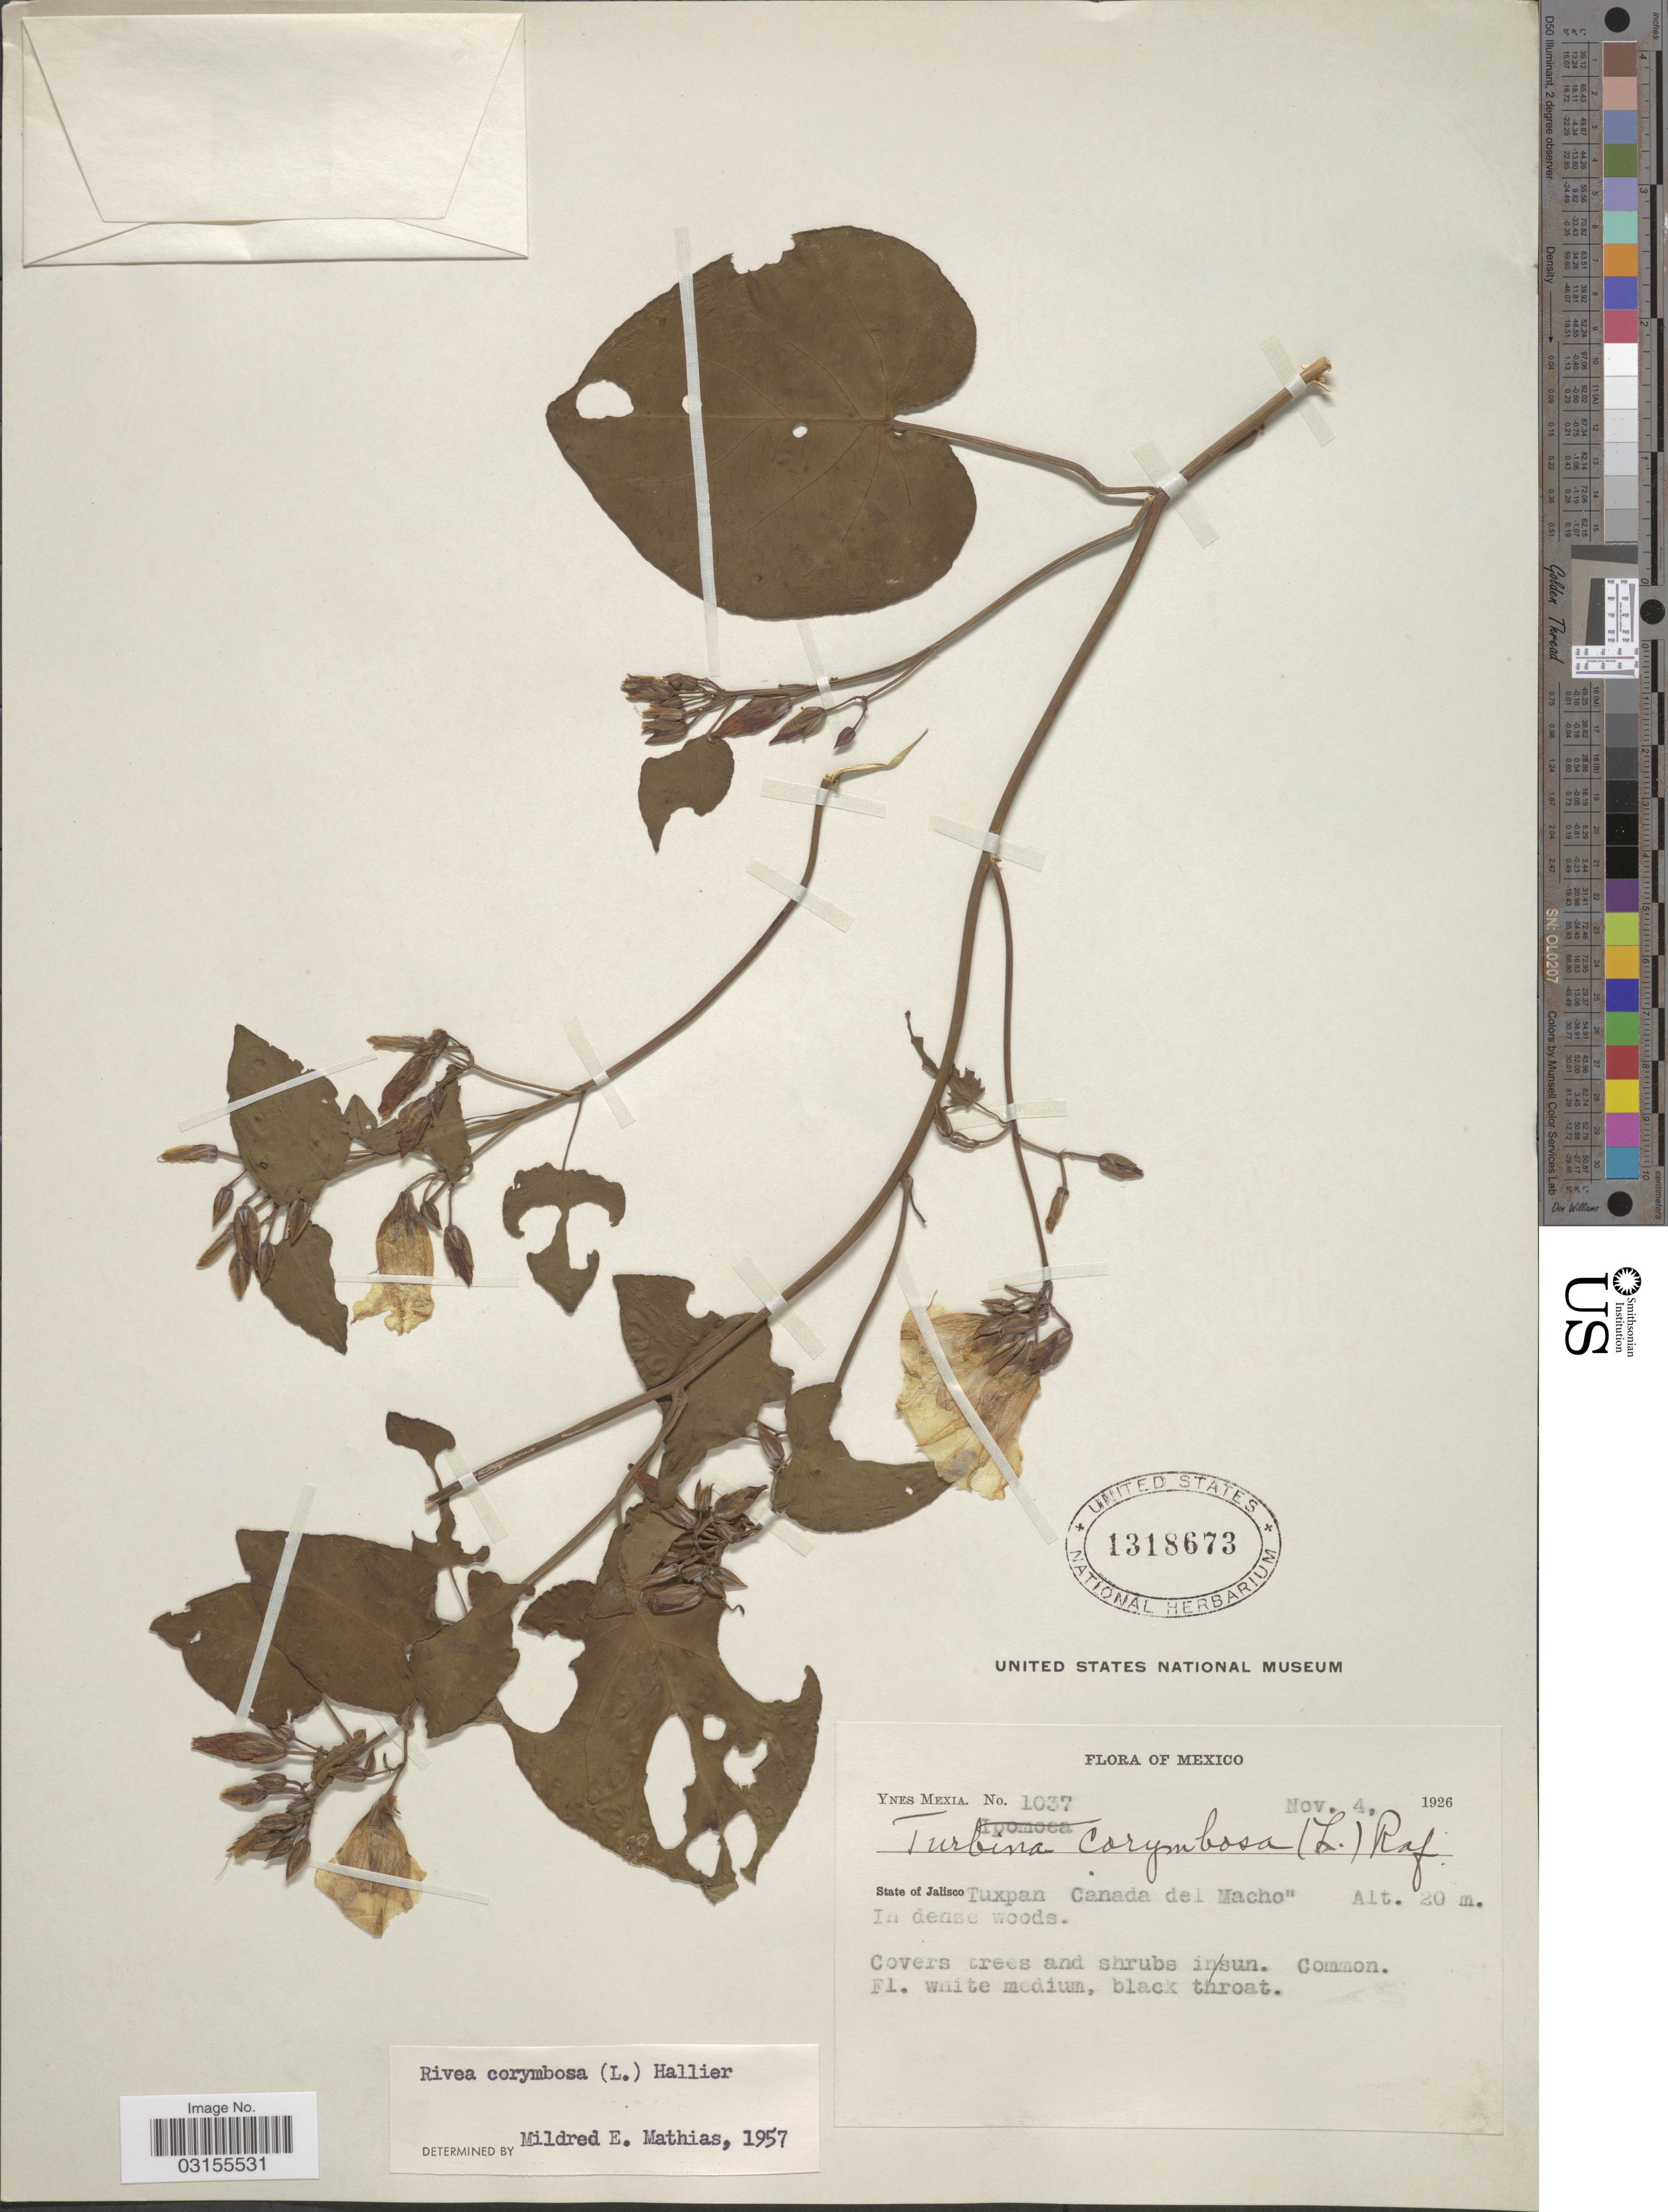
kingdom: Plantae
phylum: Tracheophyta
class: Magnoliopsida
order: Solanales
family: Convolvulaceae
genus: Turbina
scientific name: Turbina corymbosa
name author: (L.) Raf.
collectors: Y. Mexia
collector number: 1037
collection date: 1926-11-04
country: Mexico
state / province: Jalisco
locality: Tuxpan Canada del Macho.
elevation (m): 20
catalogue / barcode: US 1318673